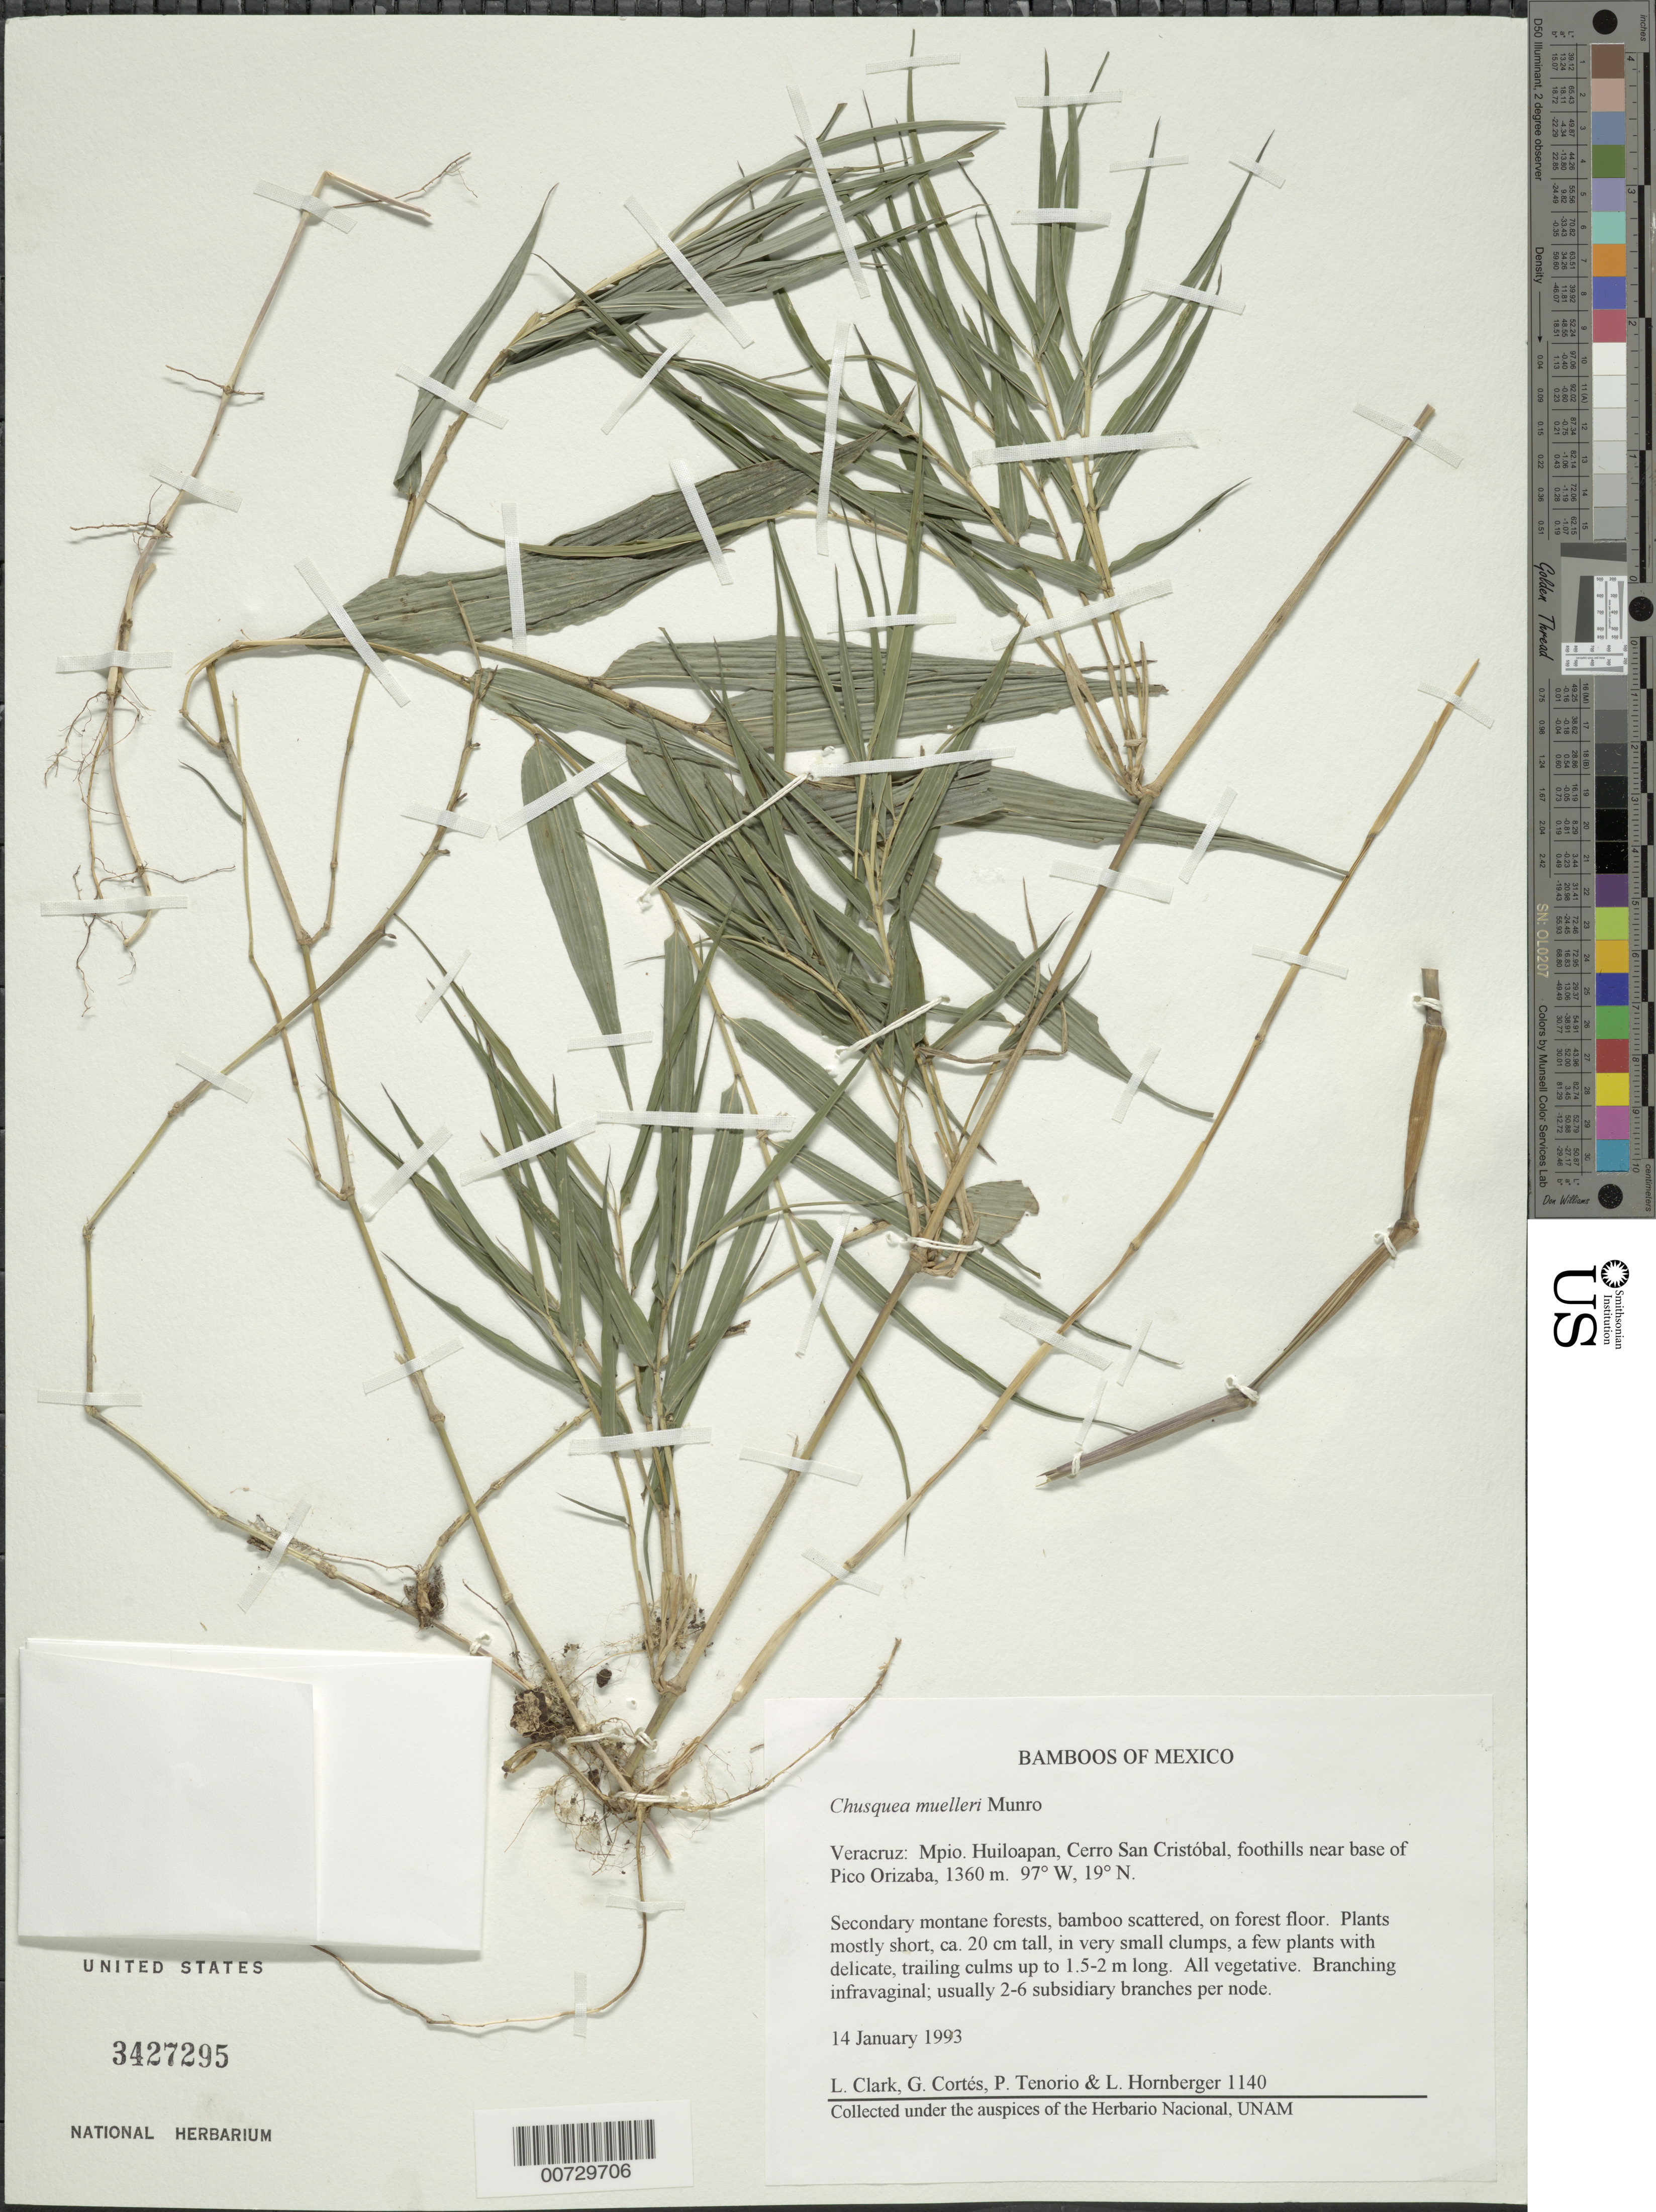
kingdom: Plantae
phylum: Tracheophyta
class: Liliopsida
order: Poales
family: Poaceae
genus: Chusquea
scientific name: Chusquea mulleri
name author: Munro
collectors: L. G. Clark, G. Cortés R., P. Tenorio L. & L. Hornberger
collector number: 1140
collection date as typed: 14 Jan 1993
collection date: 1993-01-14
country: Mexico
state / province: Veracruz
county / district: Huiloapan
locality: Cerro San Cristobalk near base of Pico Orizaba.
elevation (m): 1360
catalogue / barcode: US 3427295